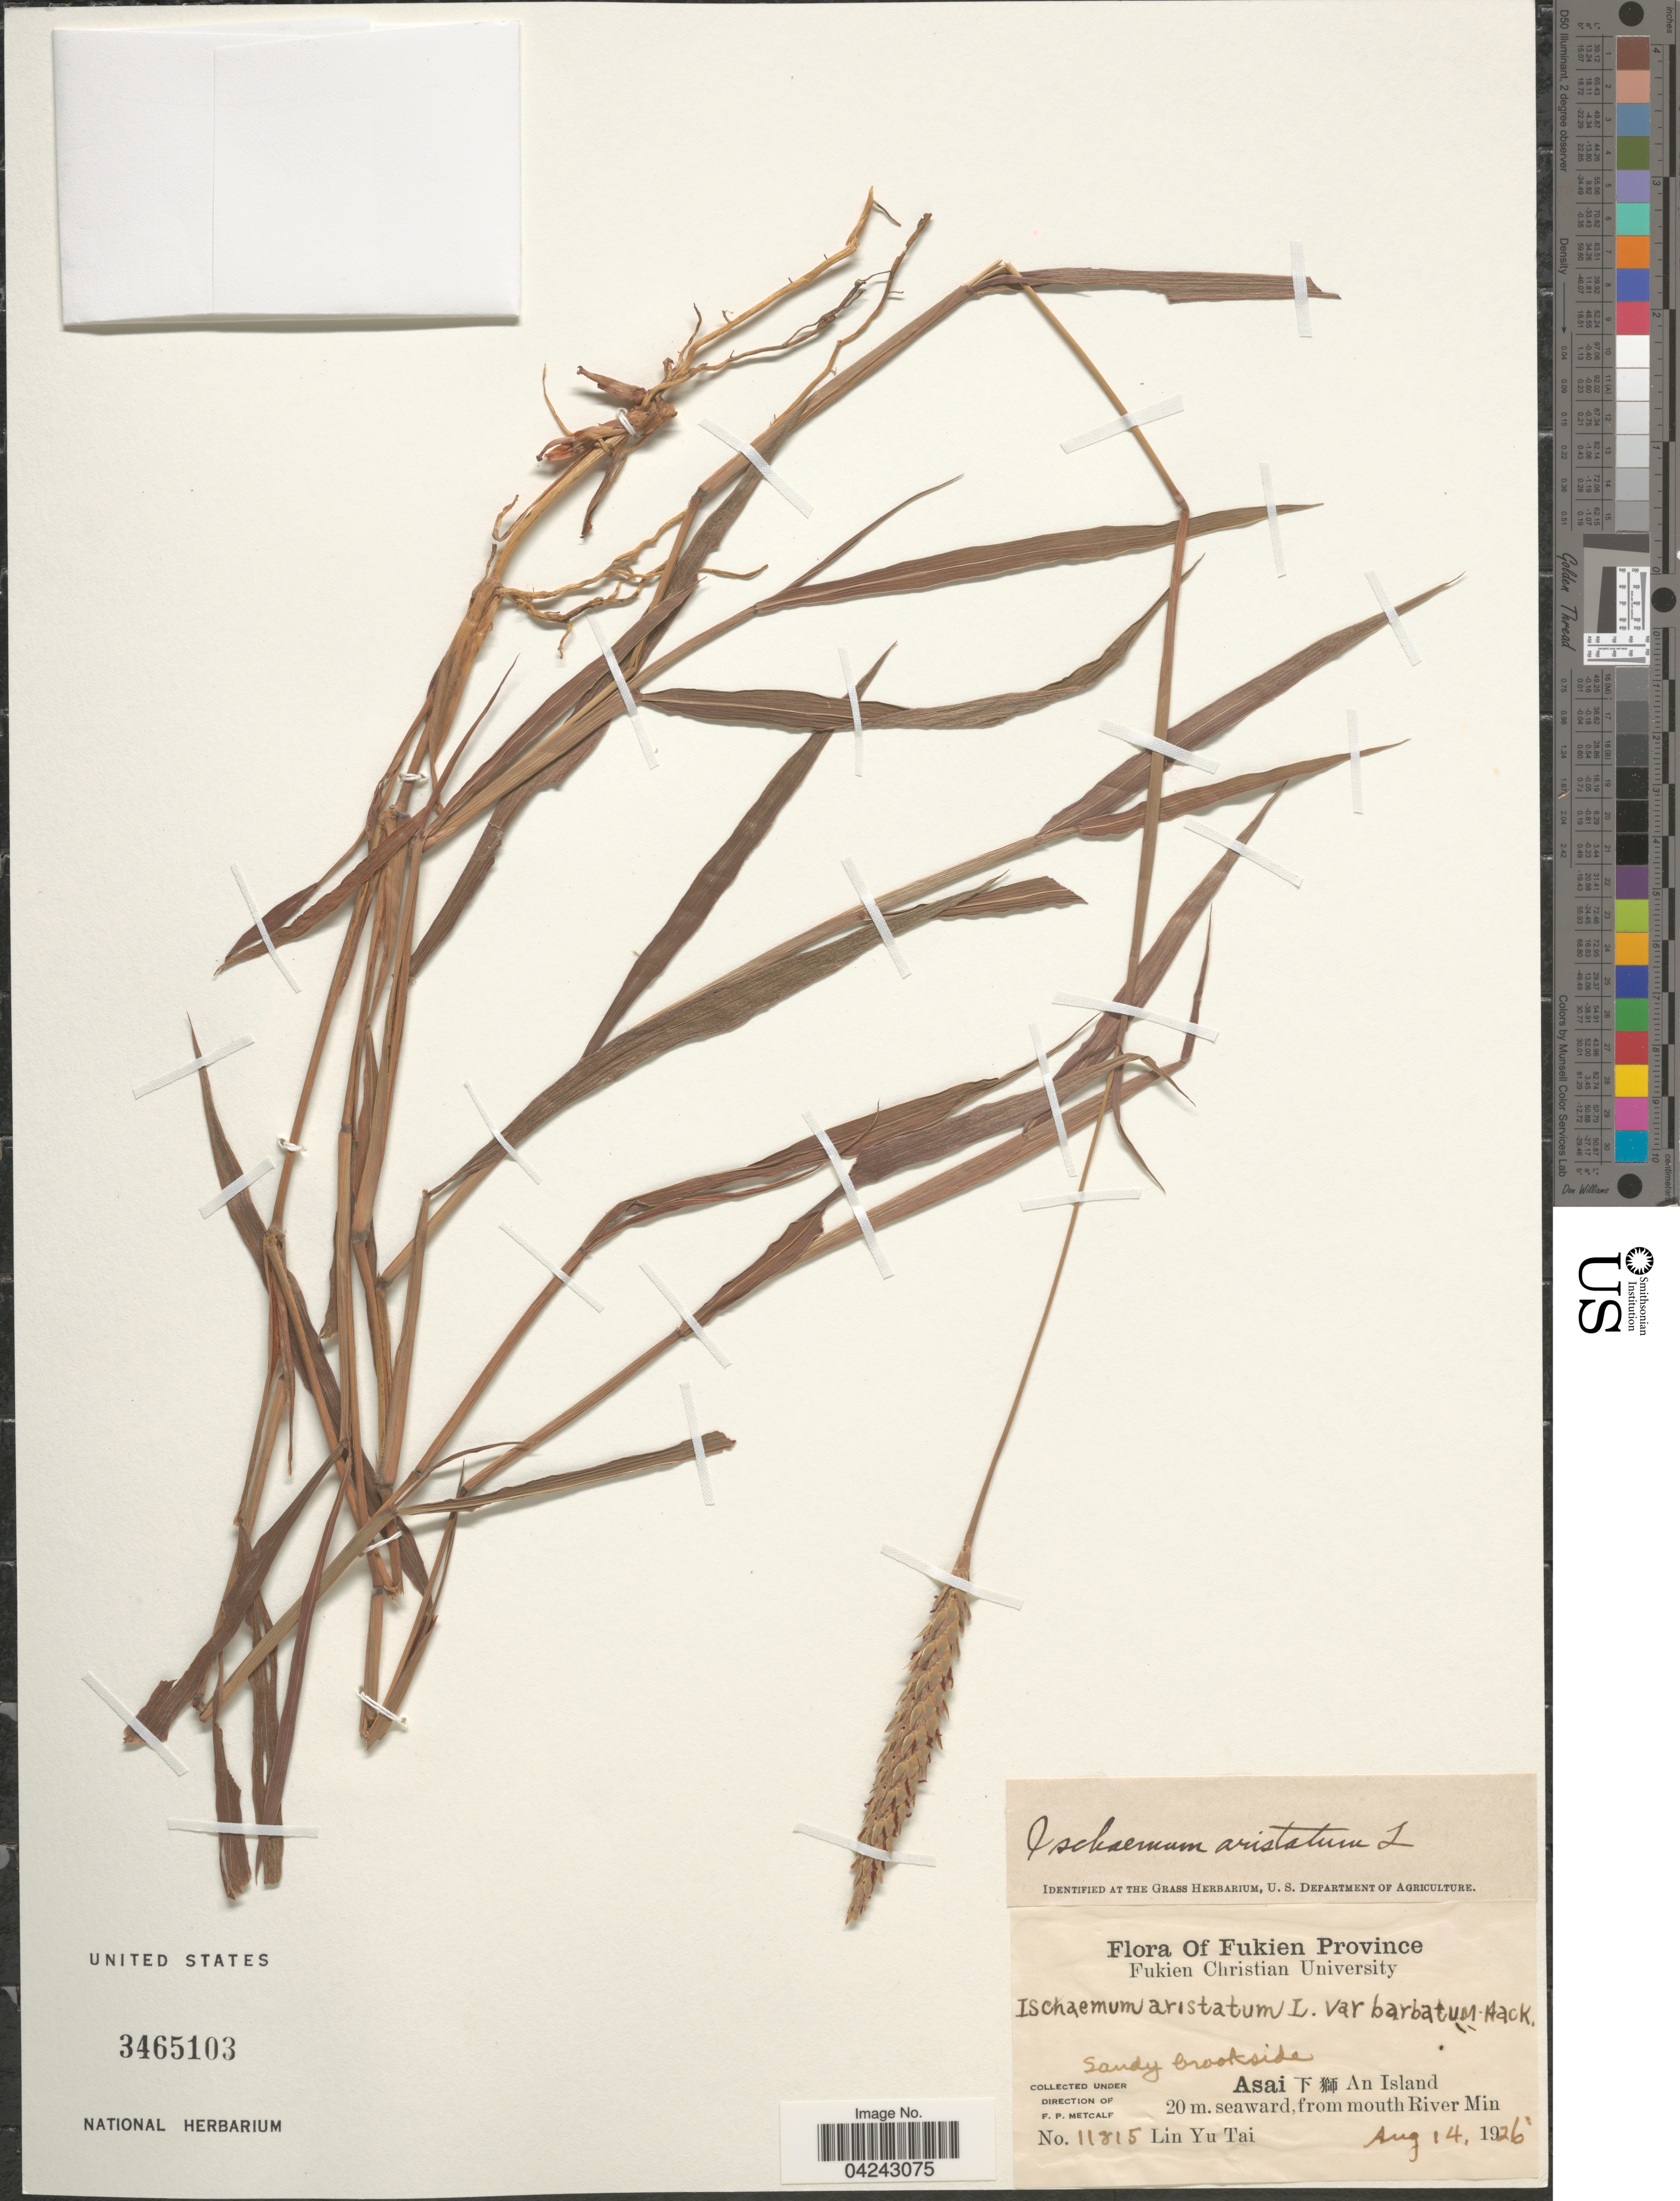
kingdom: Plantae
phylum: Tracheophyta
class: Liliopsida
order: Poales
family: Poaceae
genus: Ischaemum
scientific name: Ischaemum aristatum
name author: L.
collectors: L. Tai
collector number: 11815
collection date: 1926-08-14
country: China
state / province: Fujian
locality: Fukien Province. Asai [Foreign script] An Island. 20m. seaward from mouth River Min.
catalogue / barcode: US 3465103